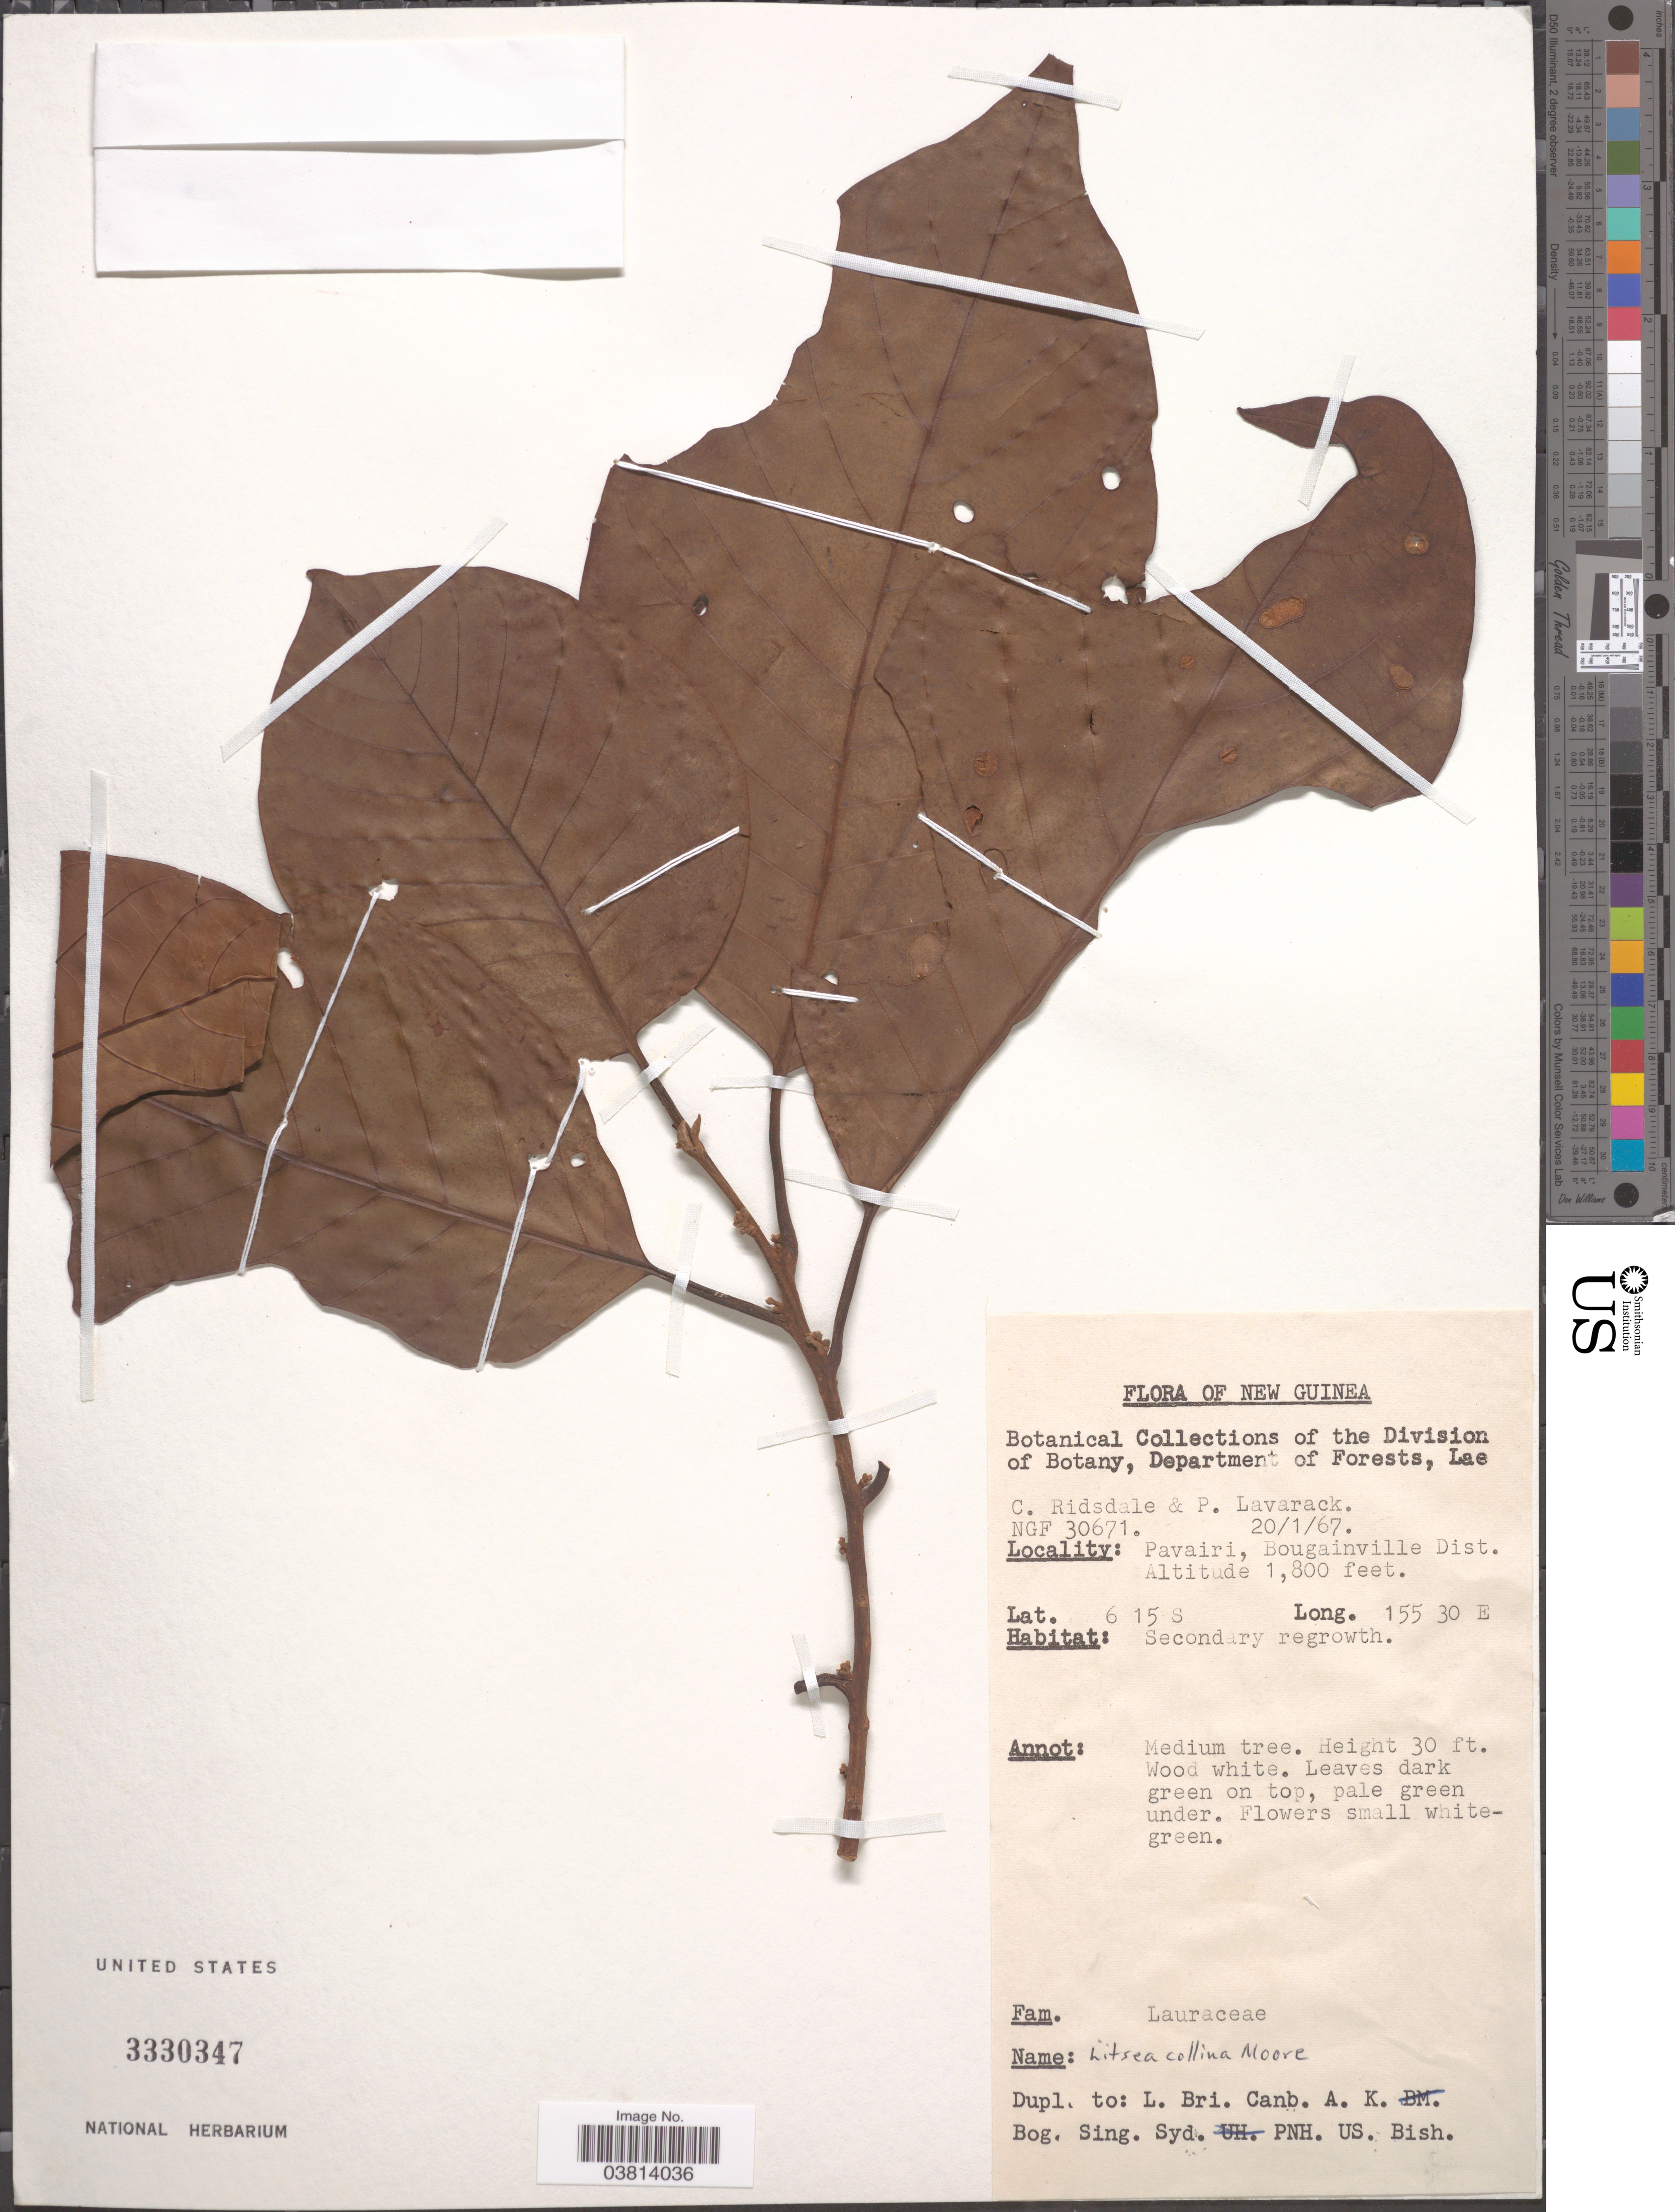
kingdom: Plantae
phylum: Tracheophyta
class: Magnoliopsida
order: Laurales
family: Lauraceae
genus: Litsea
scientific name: Litsea collina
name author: S. Moore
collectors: C. E. Ridsdale & P. Lavarack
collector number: NGF30671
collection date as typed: Transcribed d/m/y: 20/1/67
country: Papua New Guinea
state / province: Bougainville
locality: New Guinea. Pavairi, Bougainville Dist.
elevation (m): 549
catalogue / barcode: US 3330347